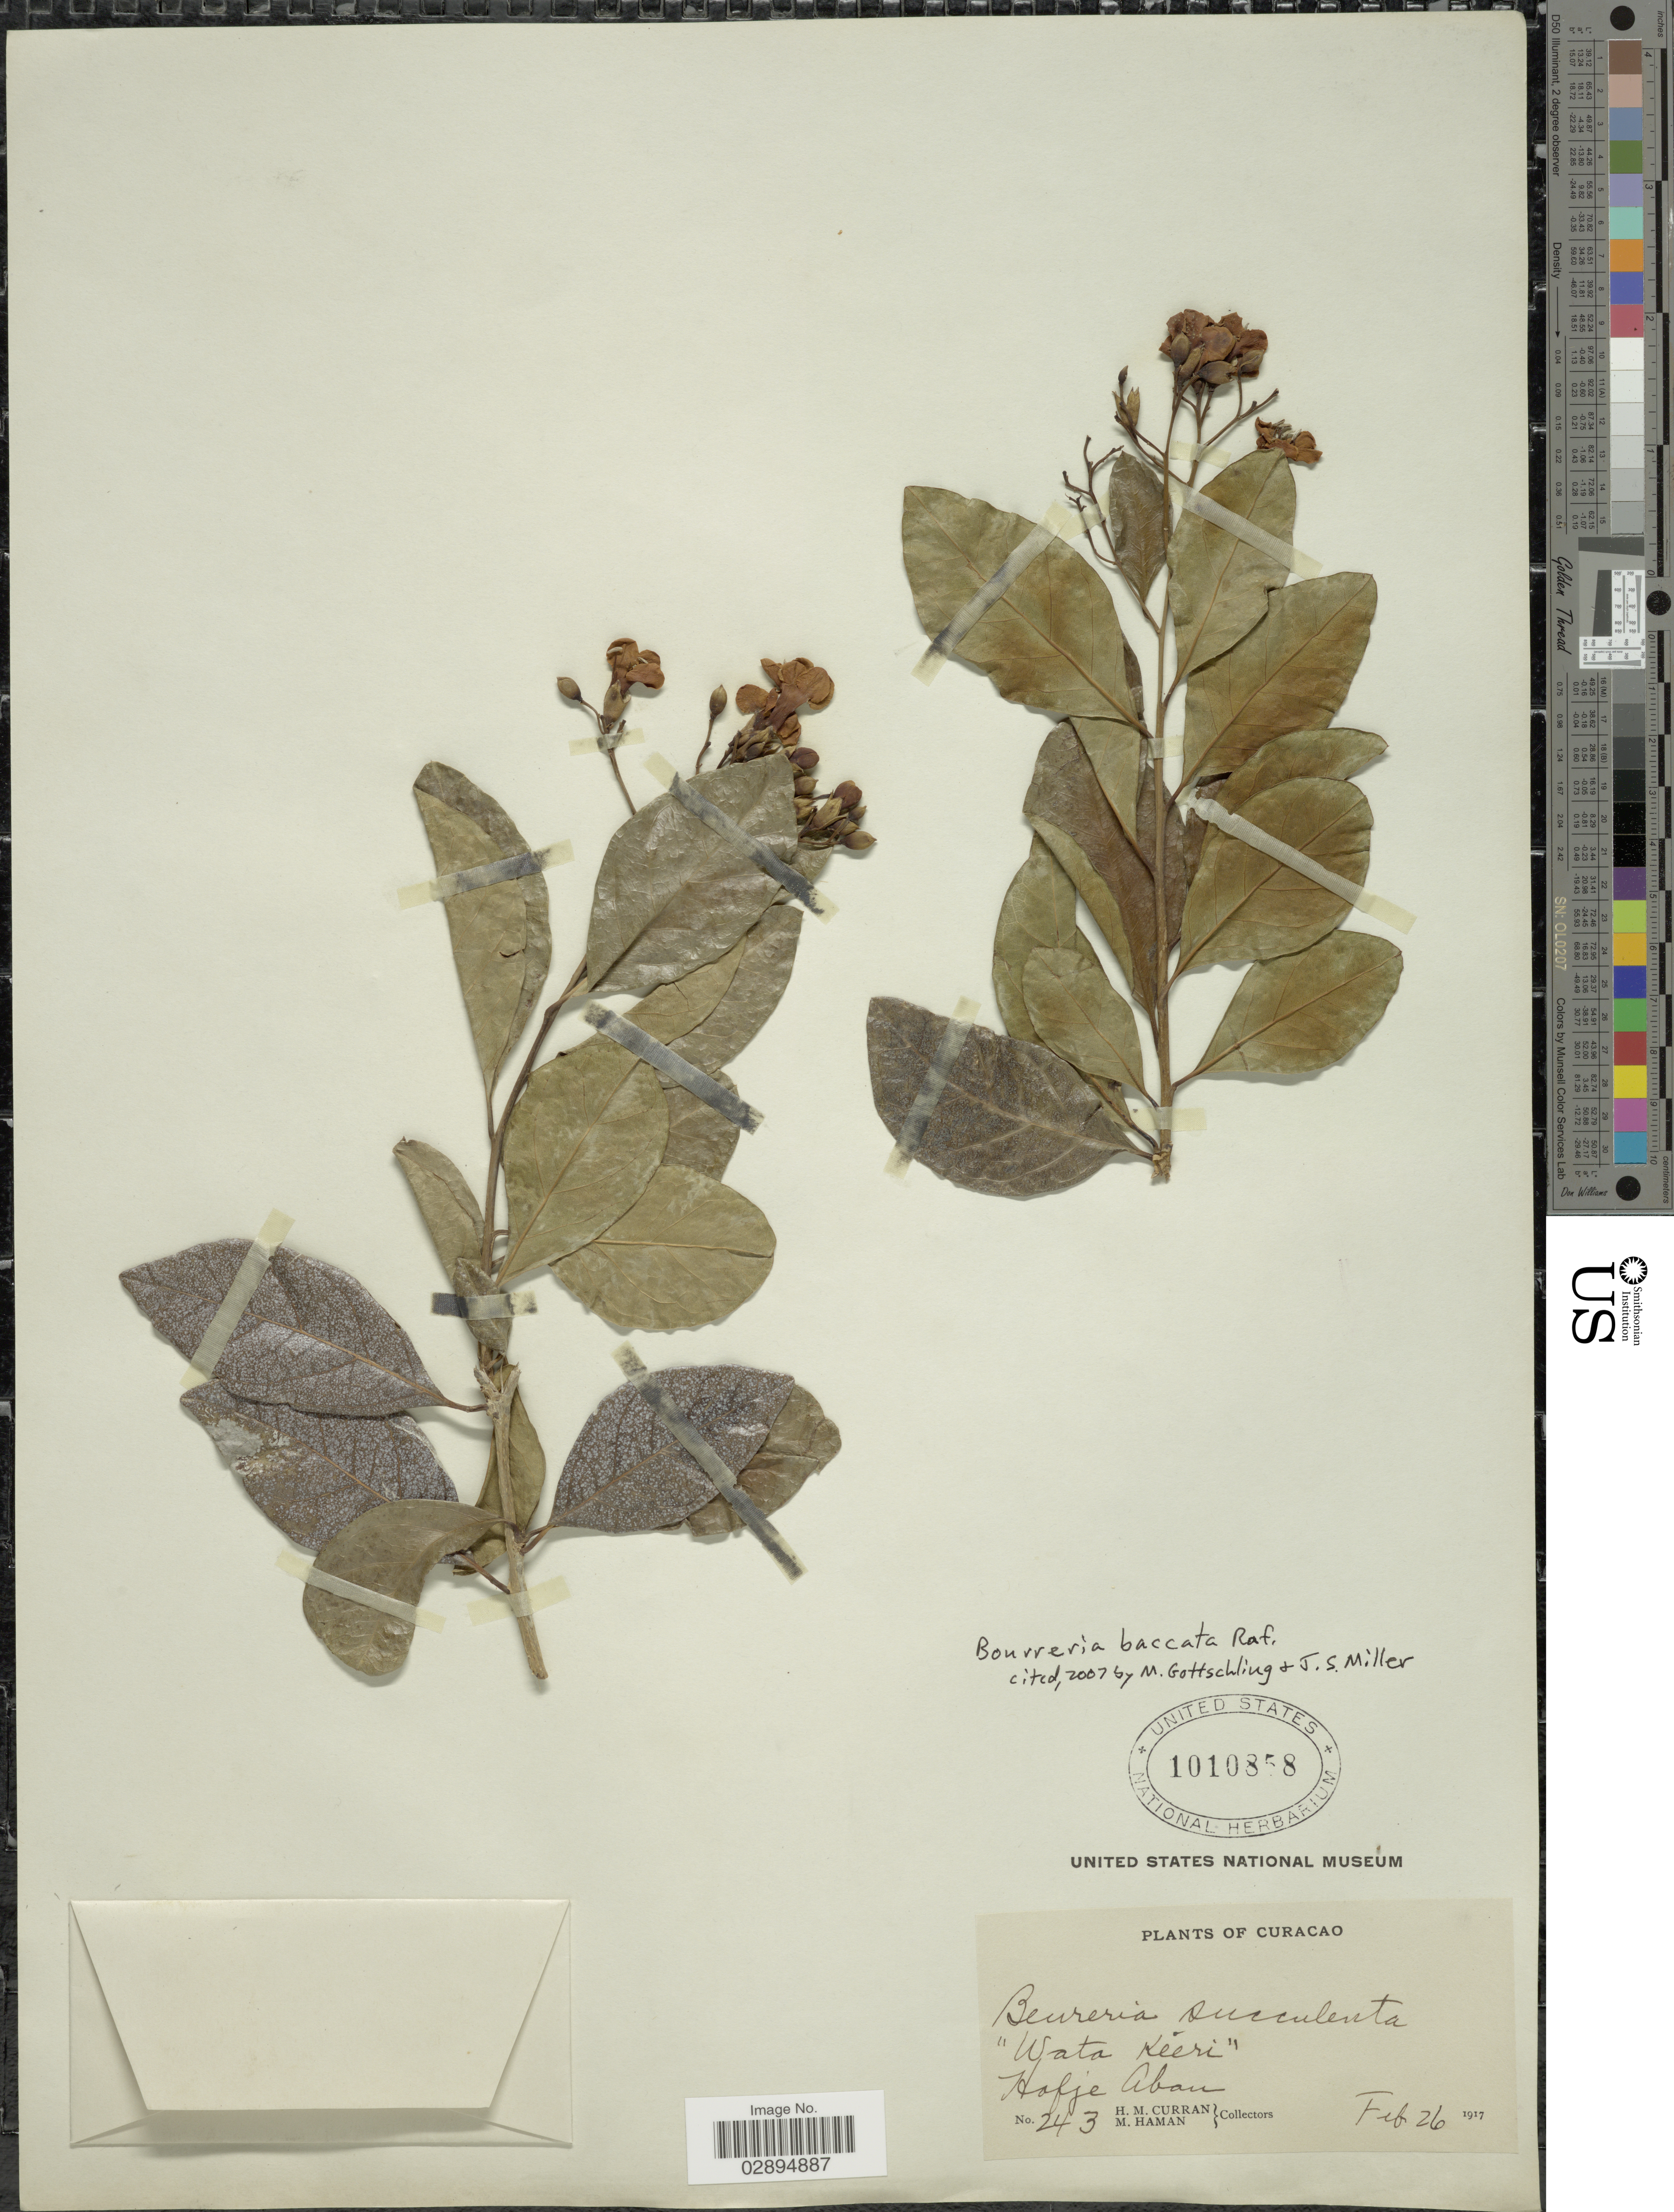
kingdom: Plantae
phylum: Tracheophyta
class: Magnoliopsida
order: Boraginales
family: Ehretiaceae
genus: Bourreria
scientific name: Bourreria baccata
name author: Raf.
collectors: H. M. Curran & M. Haman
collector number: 243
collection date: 1917-02-26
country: Curaçao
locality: Curacao. Hofje Abau.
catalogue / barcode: US 1010858